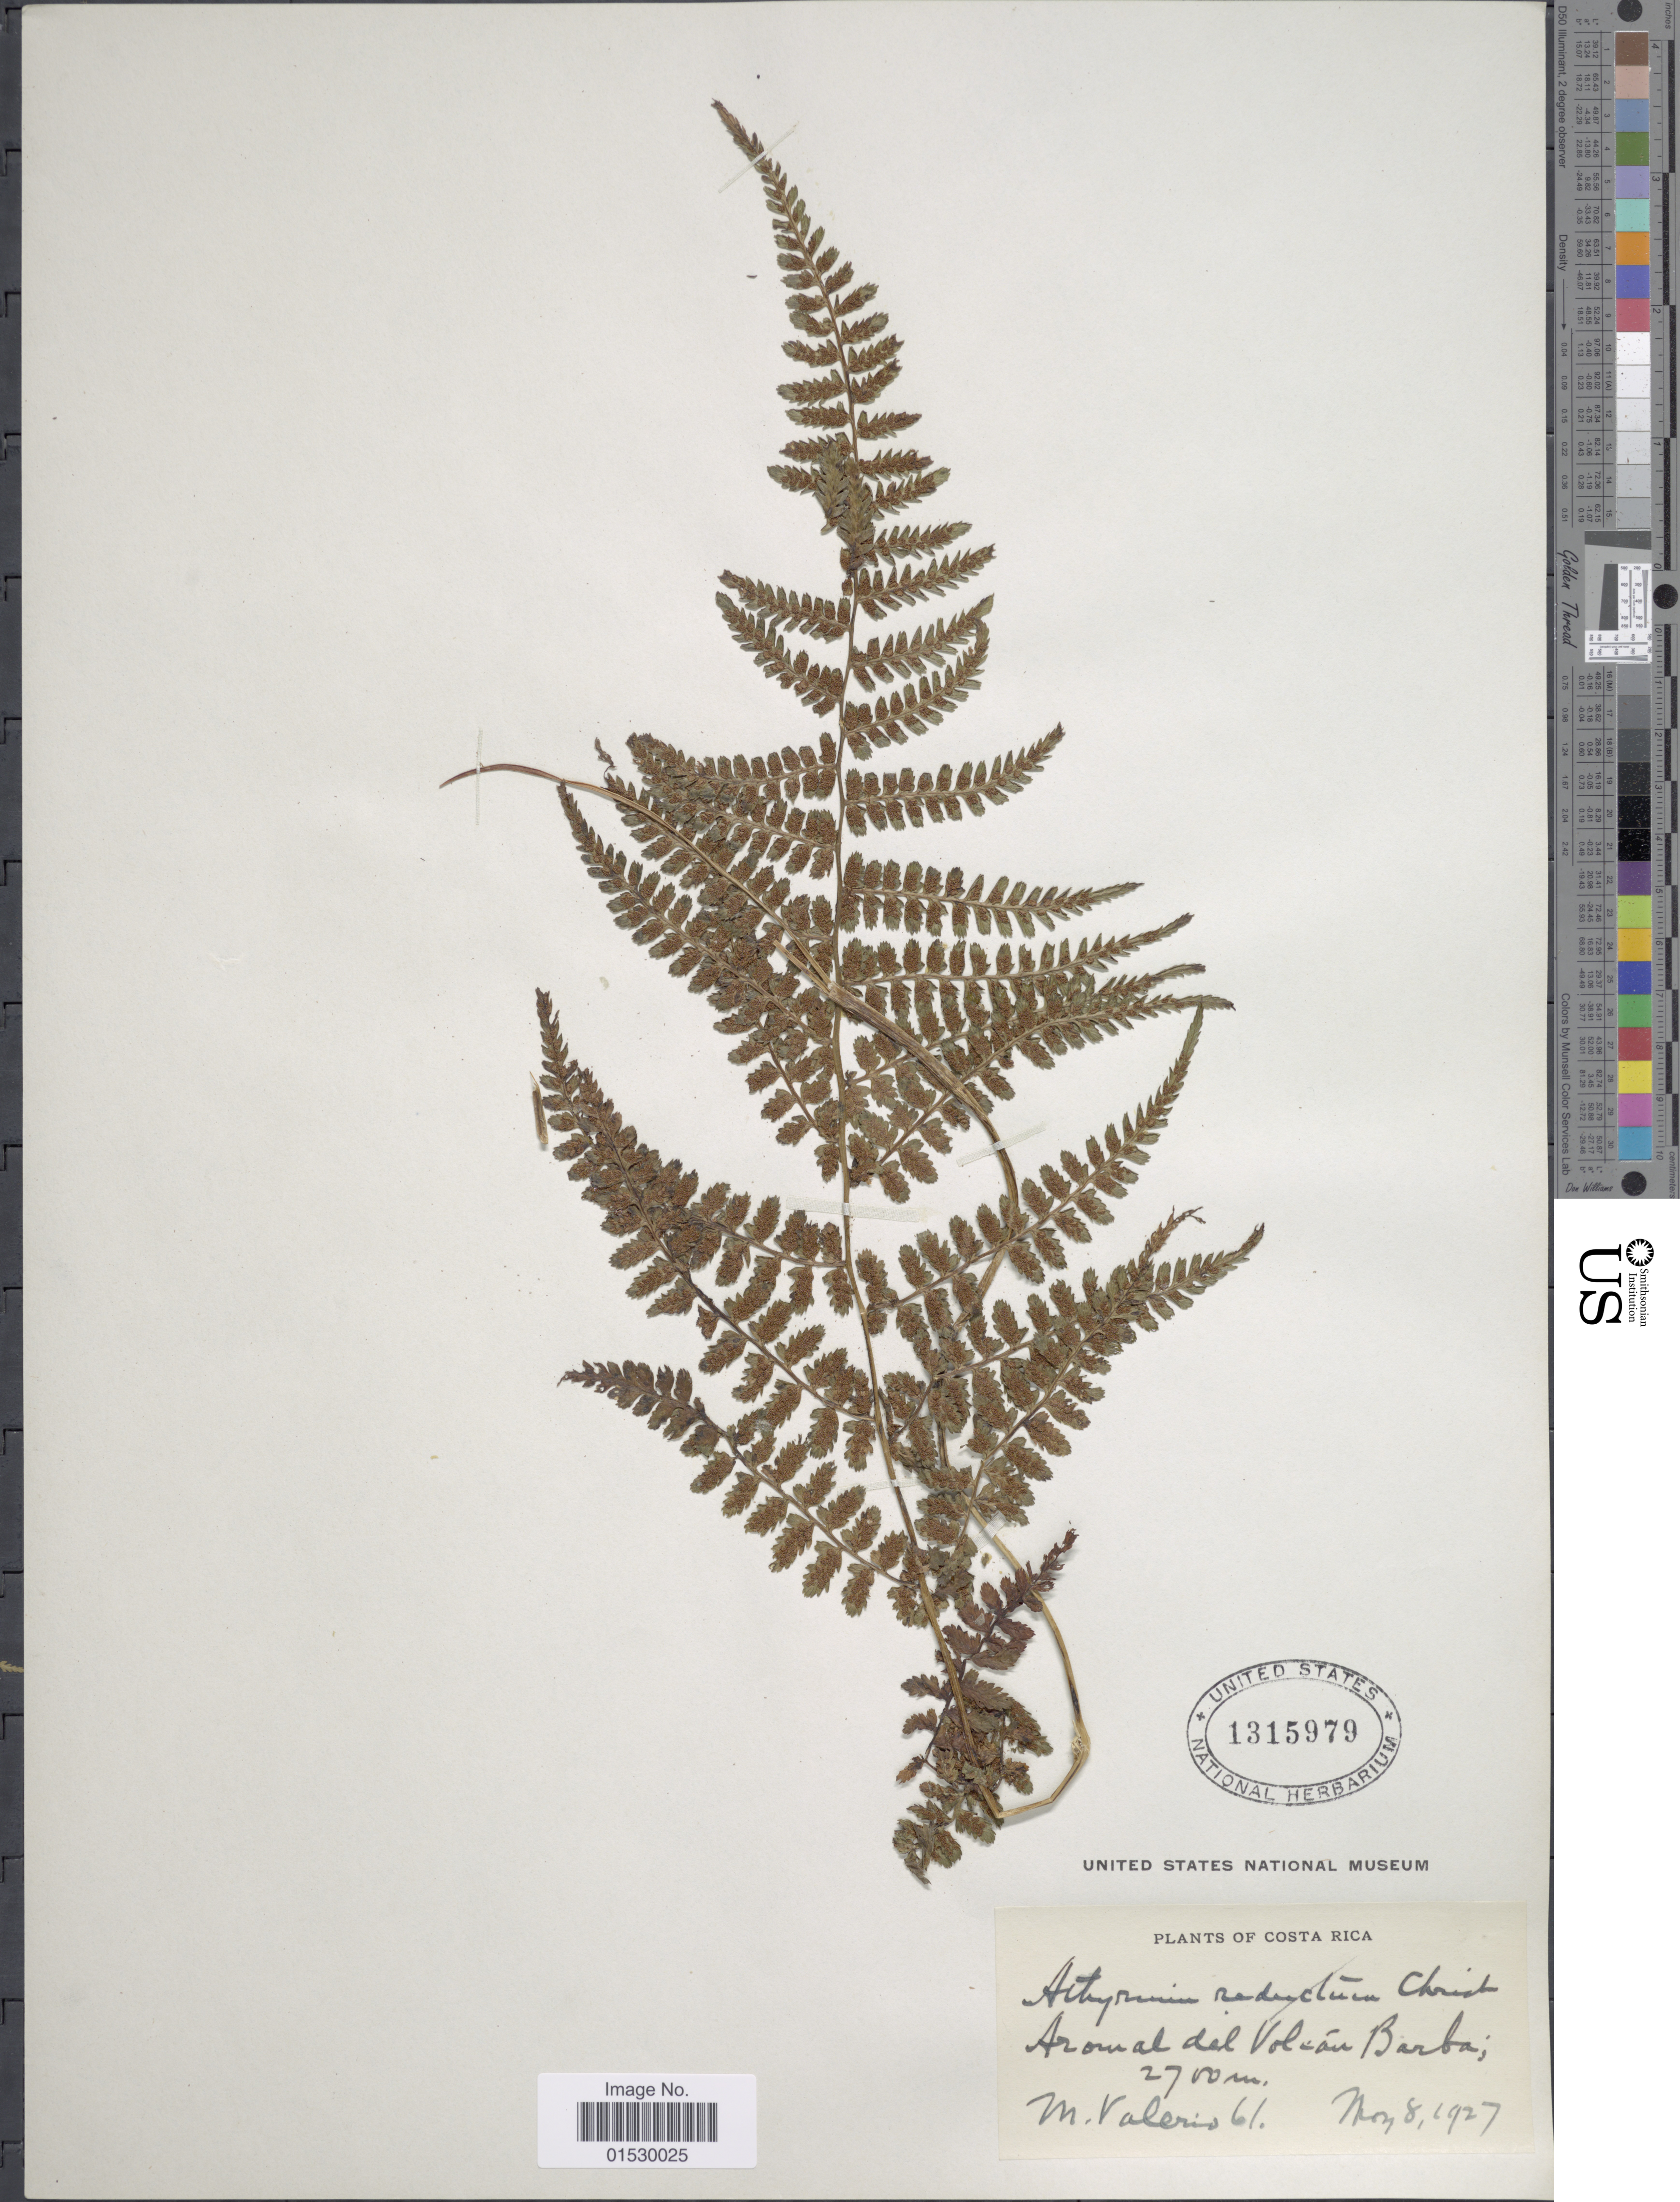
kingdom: Plantae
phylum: Tracheophyta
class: Polypodiopsida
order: Polypodiales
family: Athyriaceae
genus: Athyrium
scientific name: Athyrium dombei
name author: (Desv.) C. Chr.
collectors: M. Valerio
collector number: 61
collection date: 1927-05-08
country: Costa Rica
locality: Aromal del Volcan Barba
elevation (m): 2700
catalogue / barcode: US 1315979